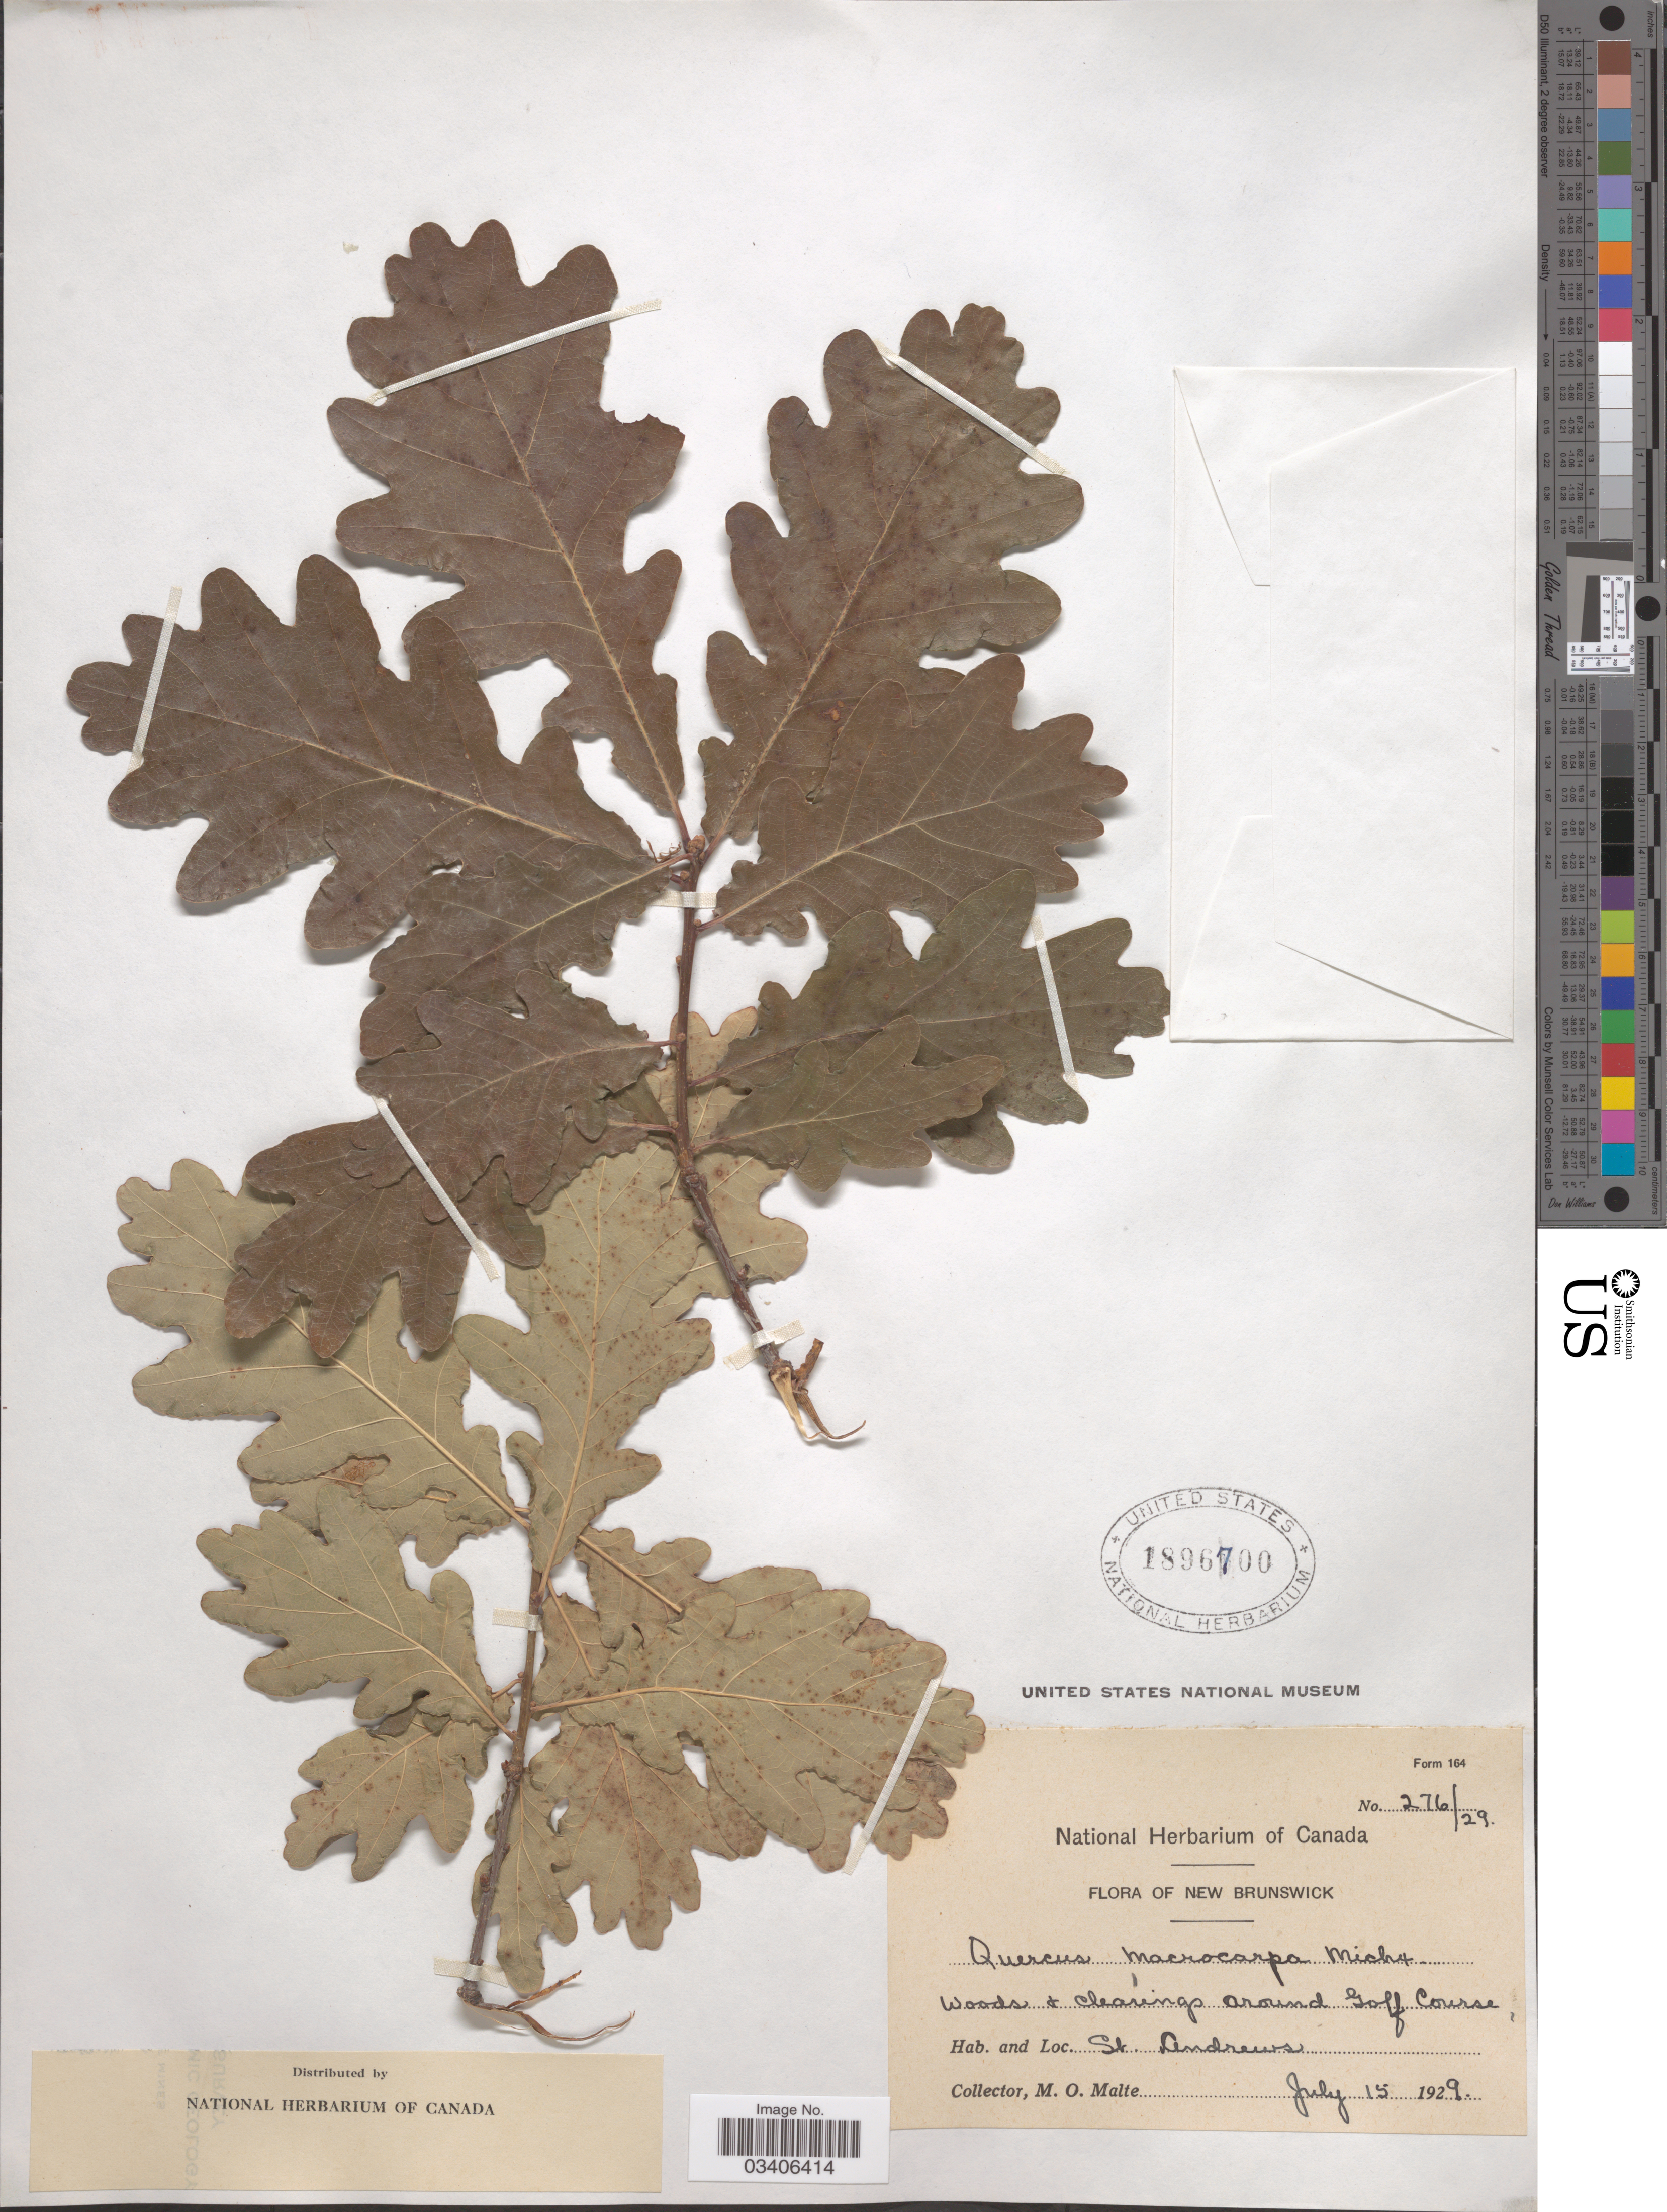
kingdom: Plantae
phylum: Tracheophyta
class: Magnoliopsida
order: Fagales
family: Fagaceae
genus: Quercus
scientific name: Quercus macrocarpa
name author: Michx.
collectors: M. O. Malte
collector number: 276/29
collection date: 1929-07-15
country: Canada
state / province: New Brunswick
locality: Woods & Clearings around Golf Course. St. Andrews.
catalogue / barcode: US 1896700